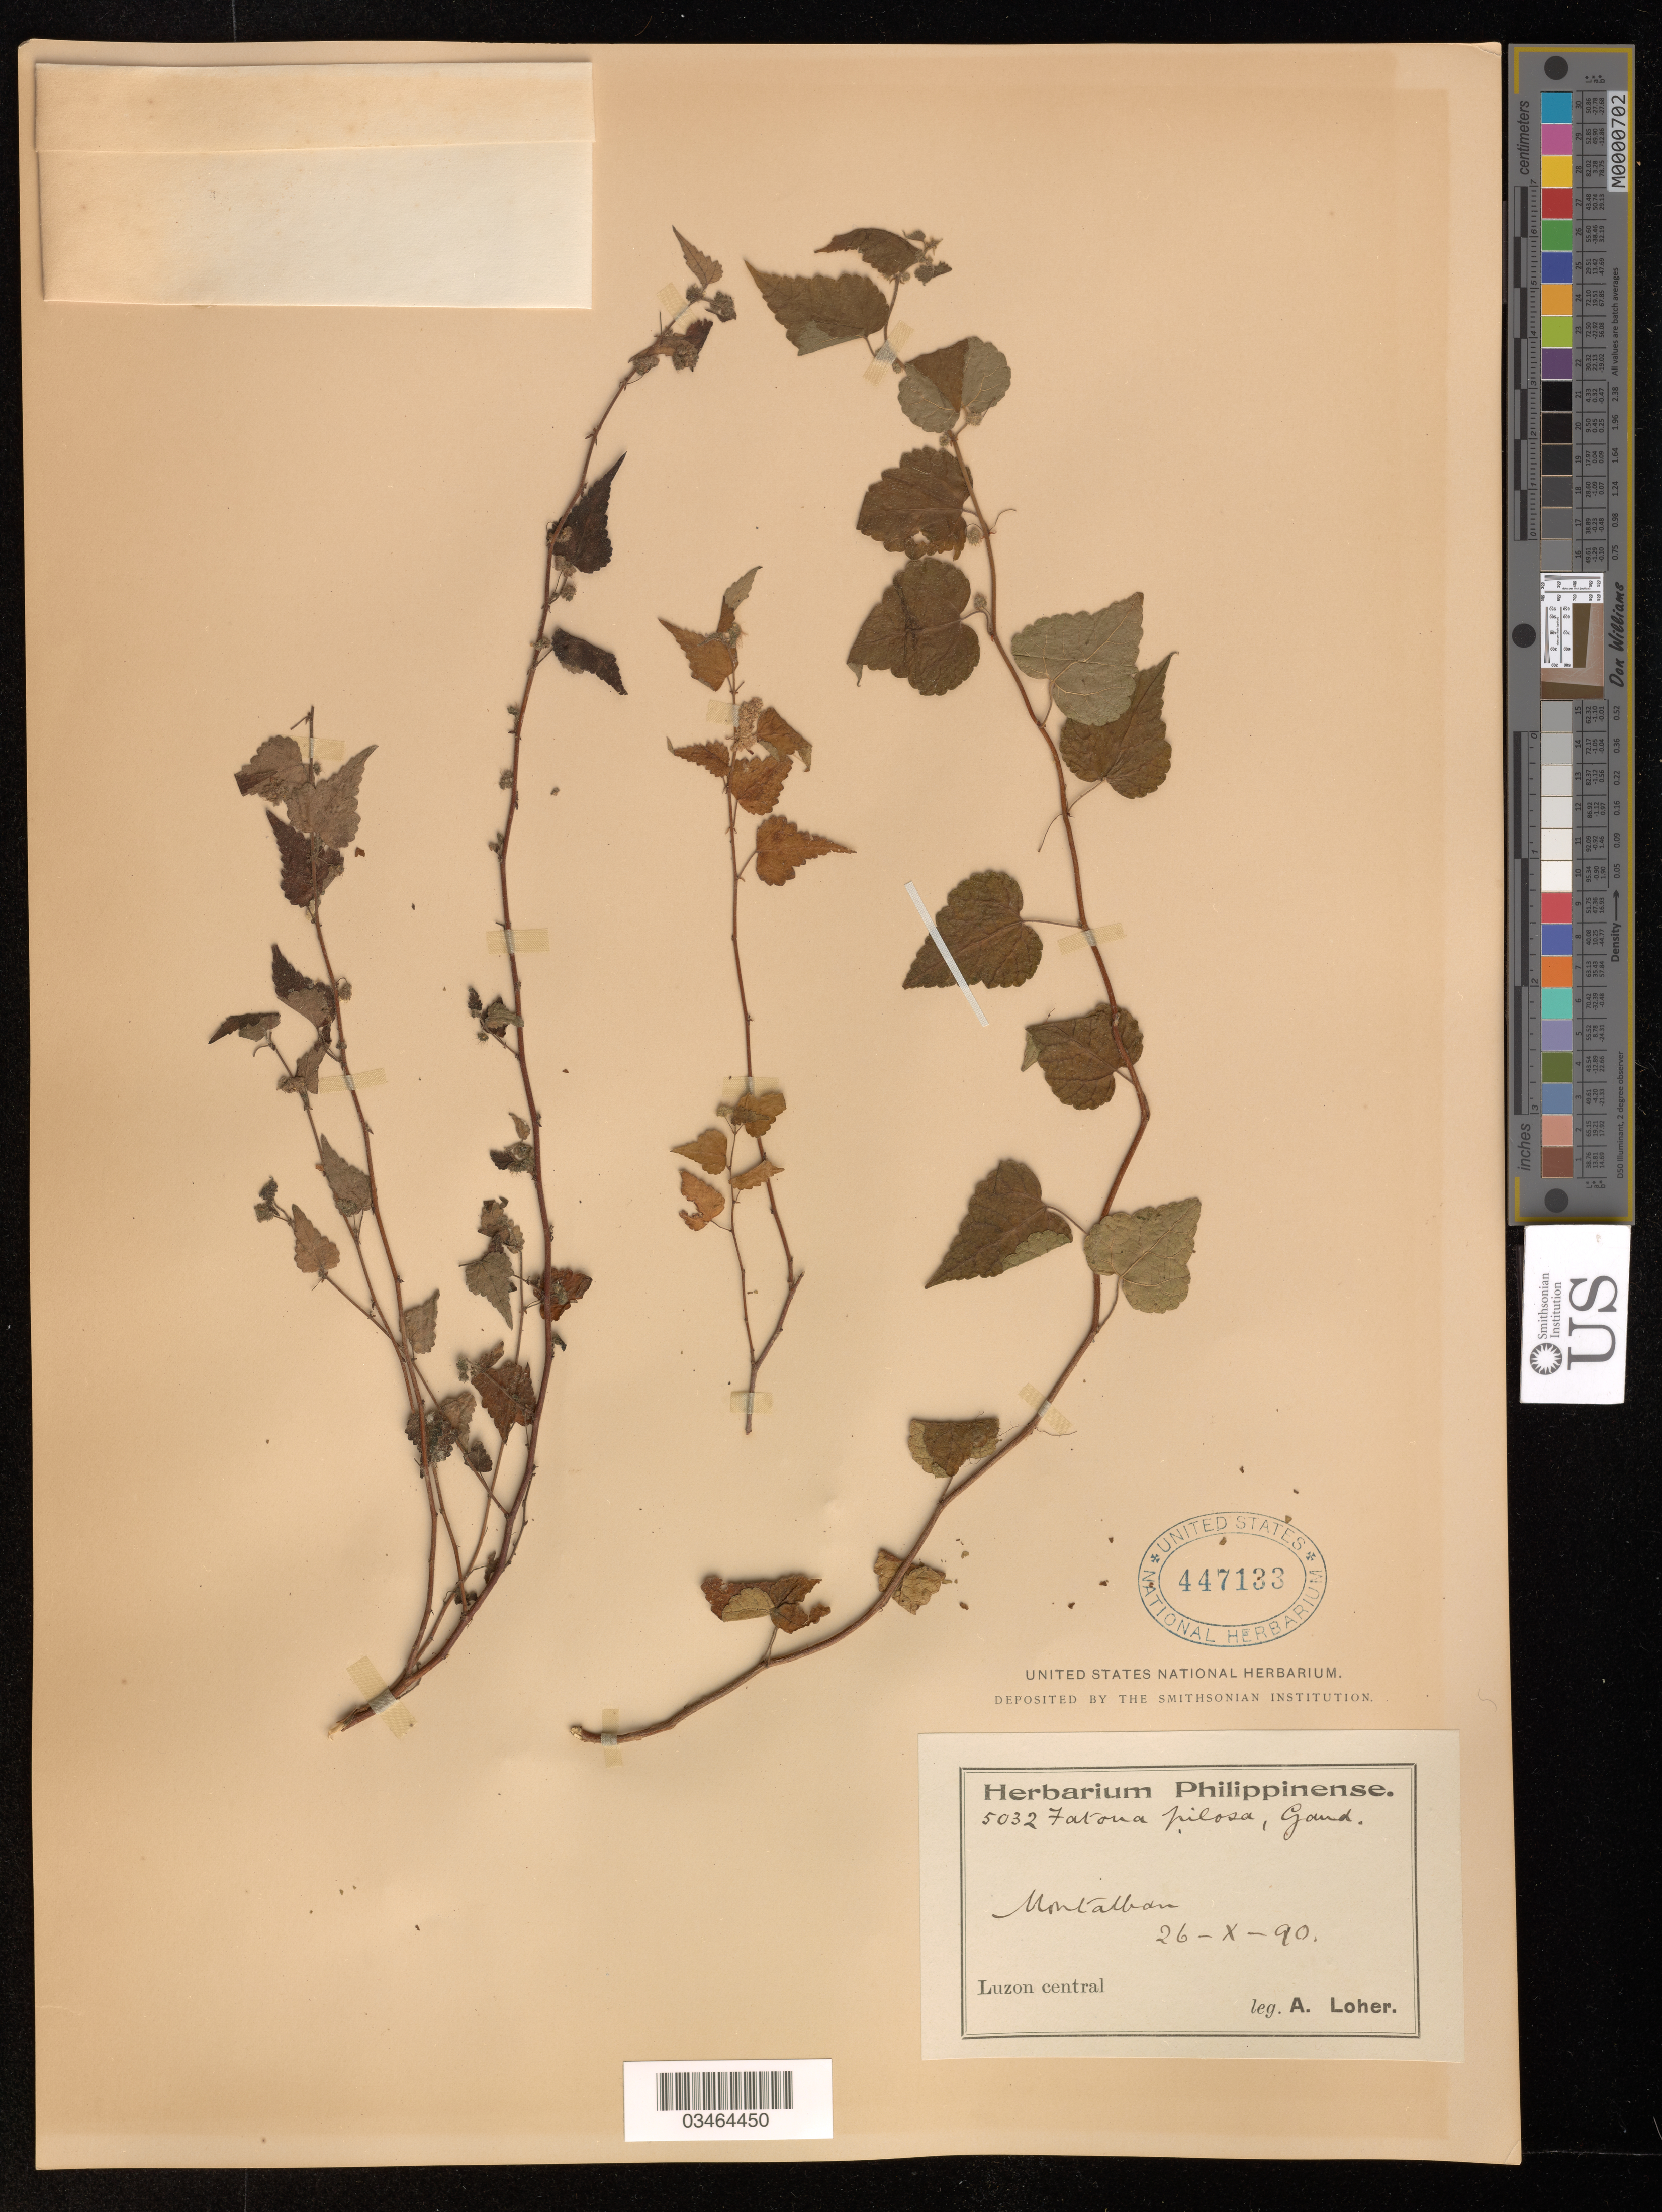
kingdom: Plantae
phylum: Tracheophyta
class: Magnoliopsida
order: Rosales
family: Moraceae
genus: Fatoua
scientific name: Fatoua pilosa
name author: Gaudich.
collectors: A. Loher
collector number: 5032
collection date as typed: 26 10 90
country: Philippines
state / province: Central Luzon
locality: Montalban.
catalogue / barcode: US 447133